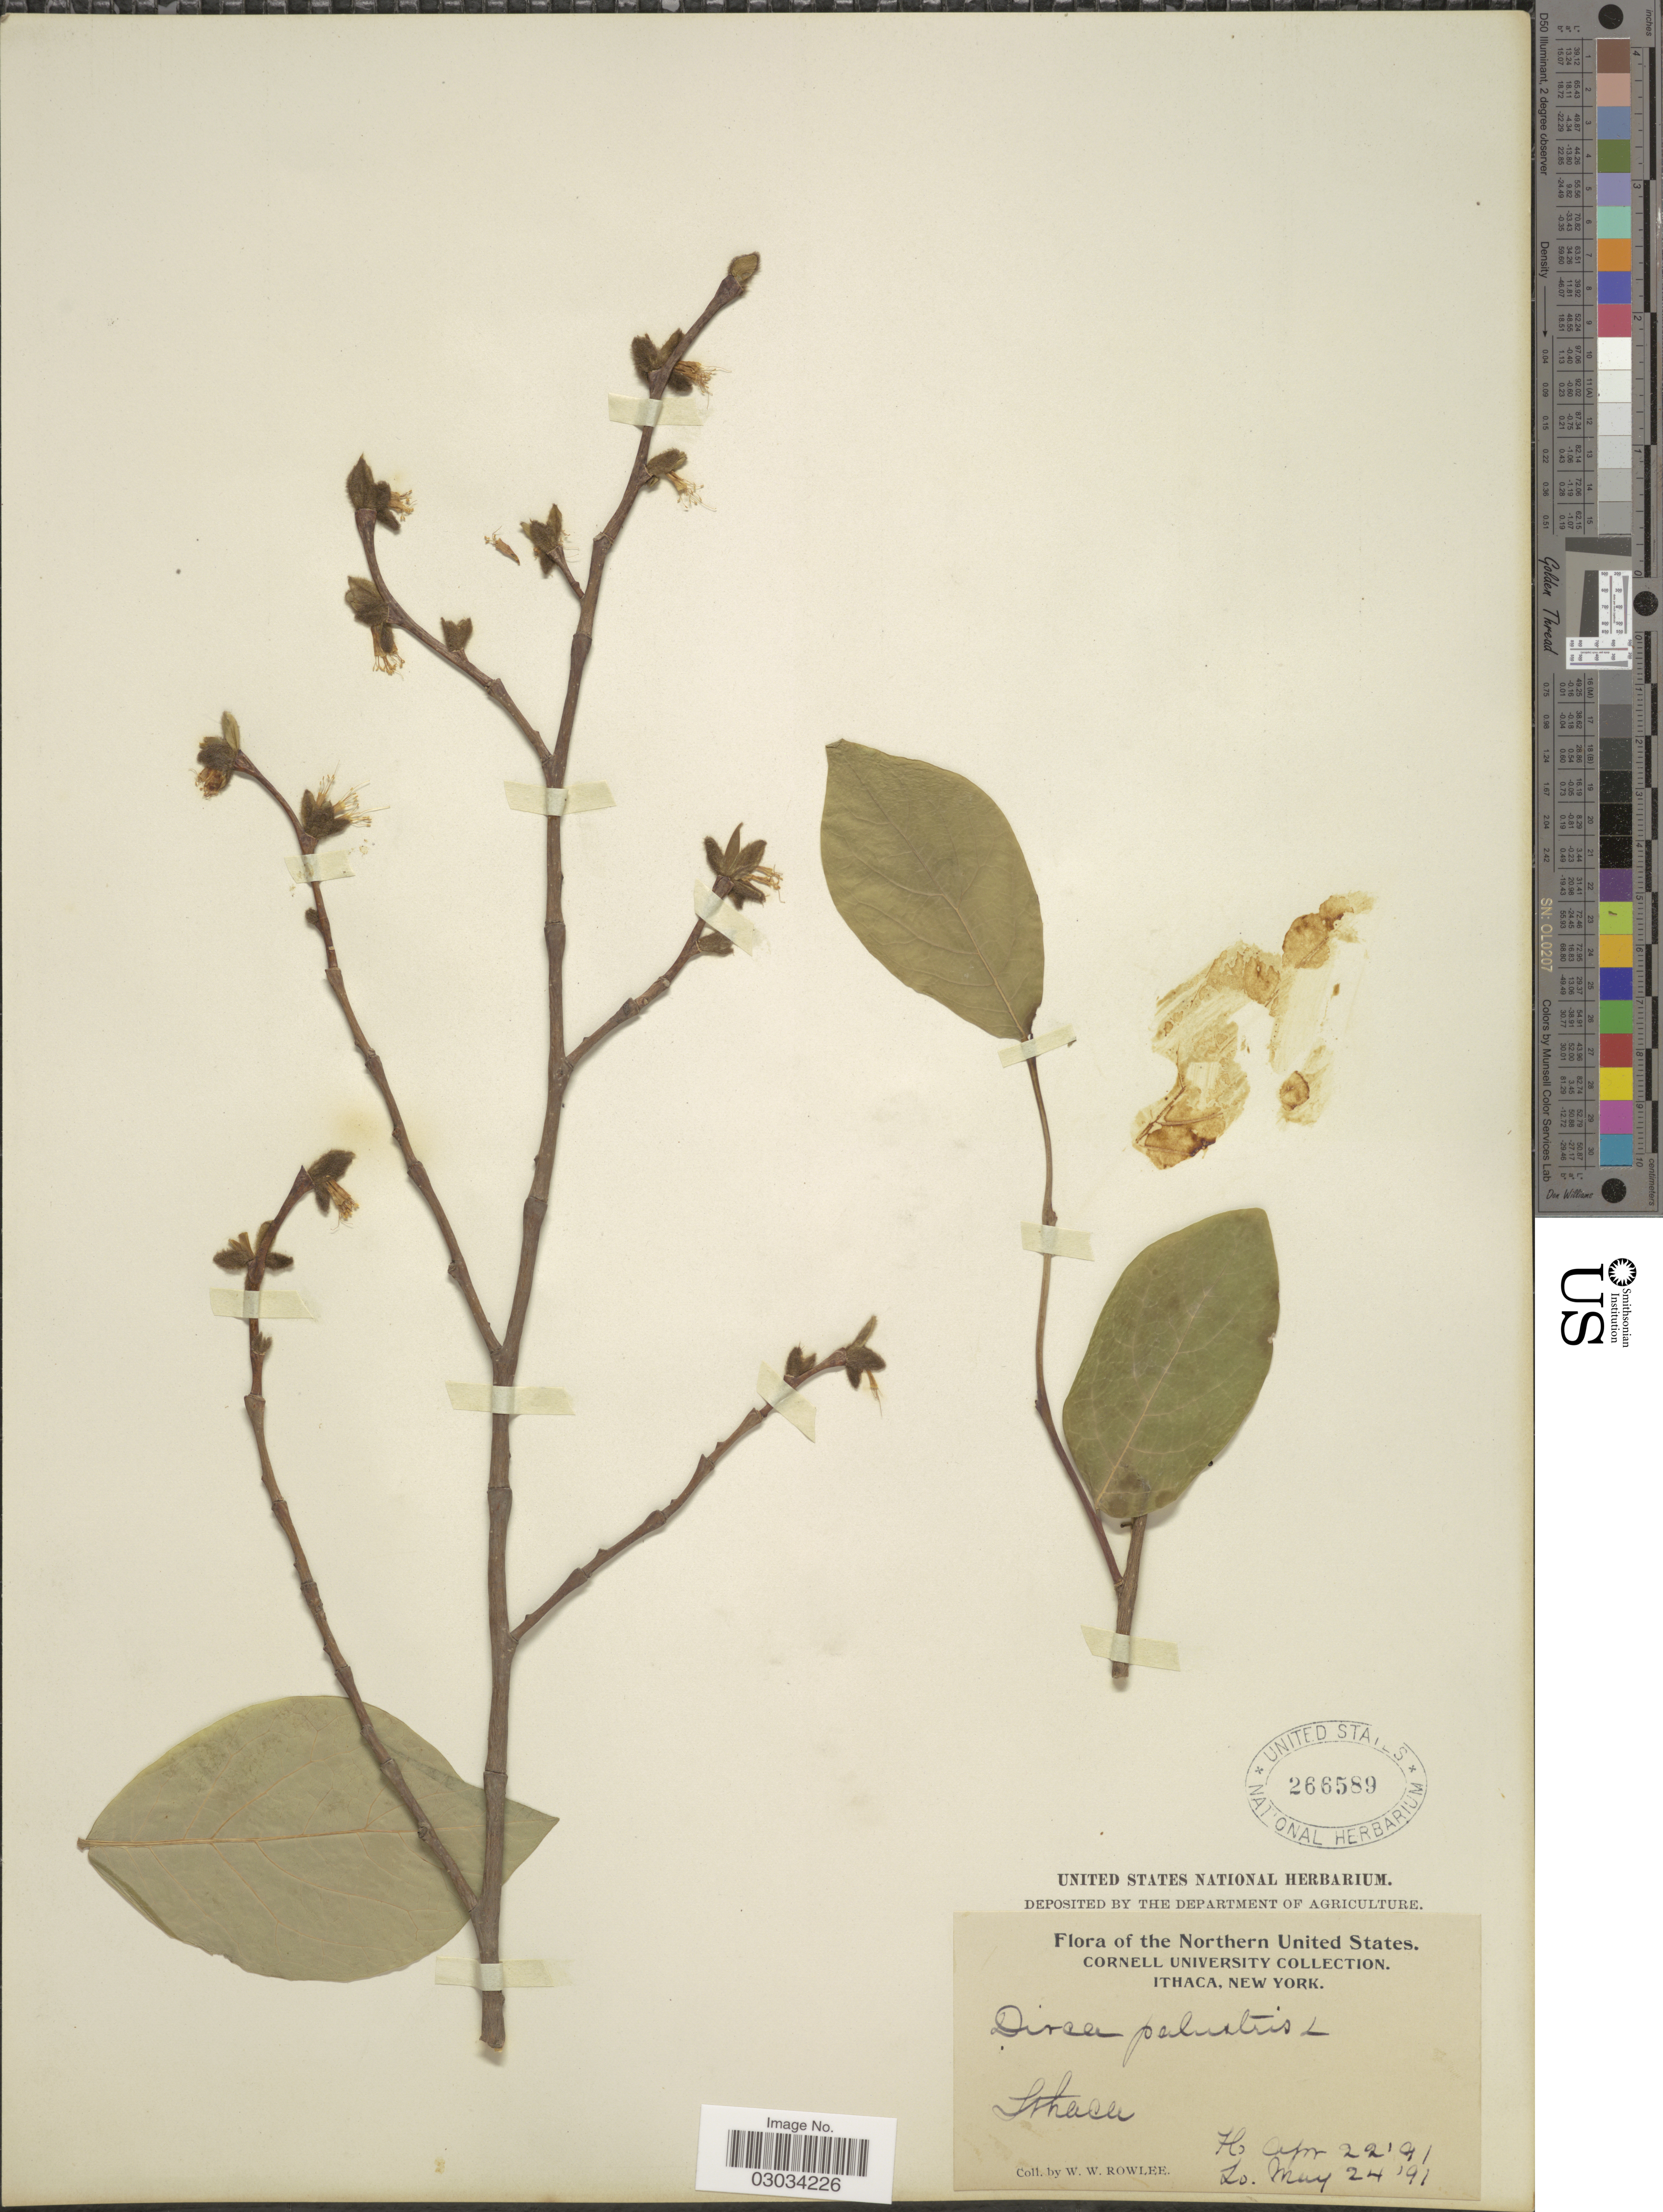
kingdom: Plantae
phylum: Tracheophyta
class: Magnoliopsida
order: Malvales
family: Thymelaeaceae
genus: Dirca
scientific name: Dirca palustris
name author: L.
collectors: W. W. Rowlee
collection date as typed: Transcribed d/m/y: 22/4/91 to 24/5/91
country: United States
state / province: New York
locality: Northern United States. Ithaca.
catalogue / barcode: US 266589